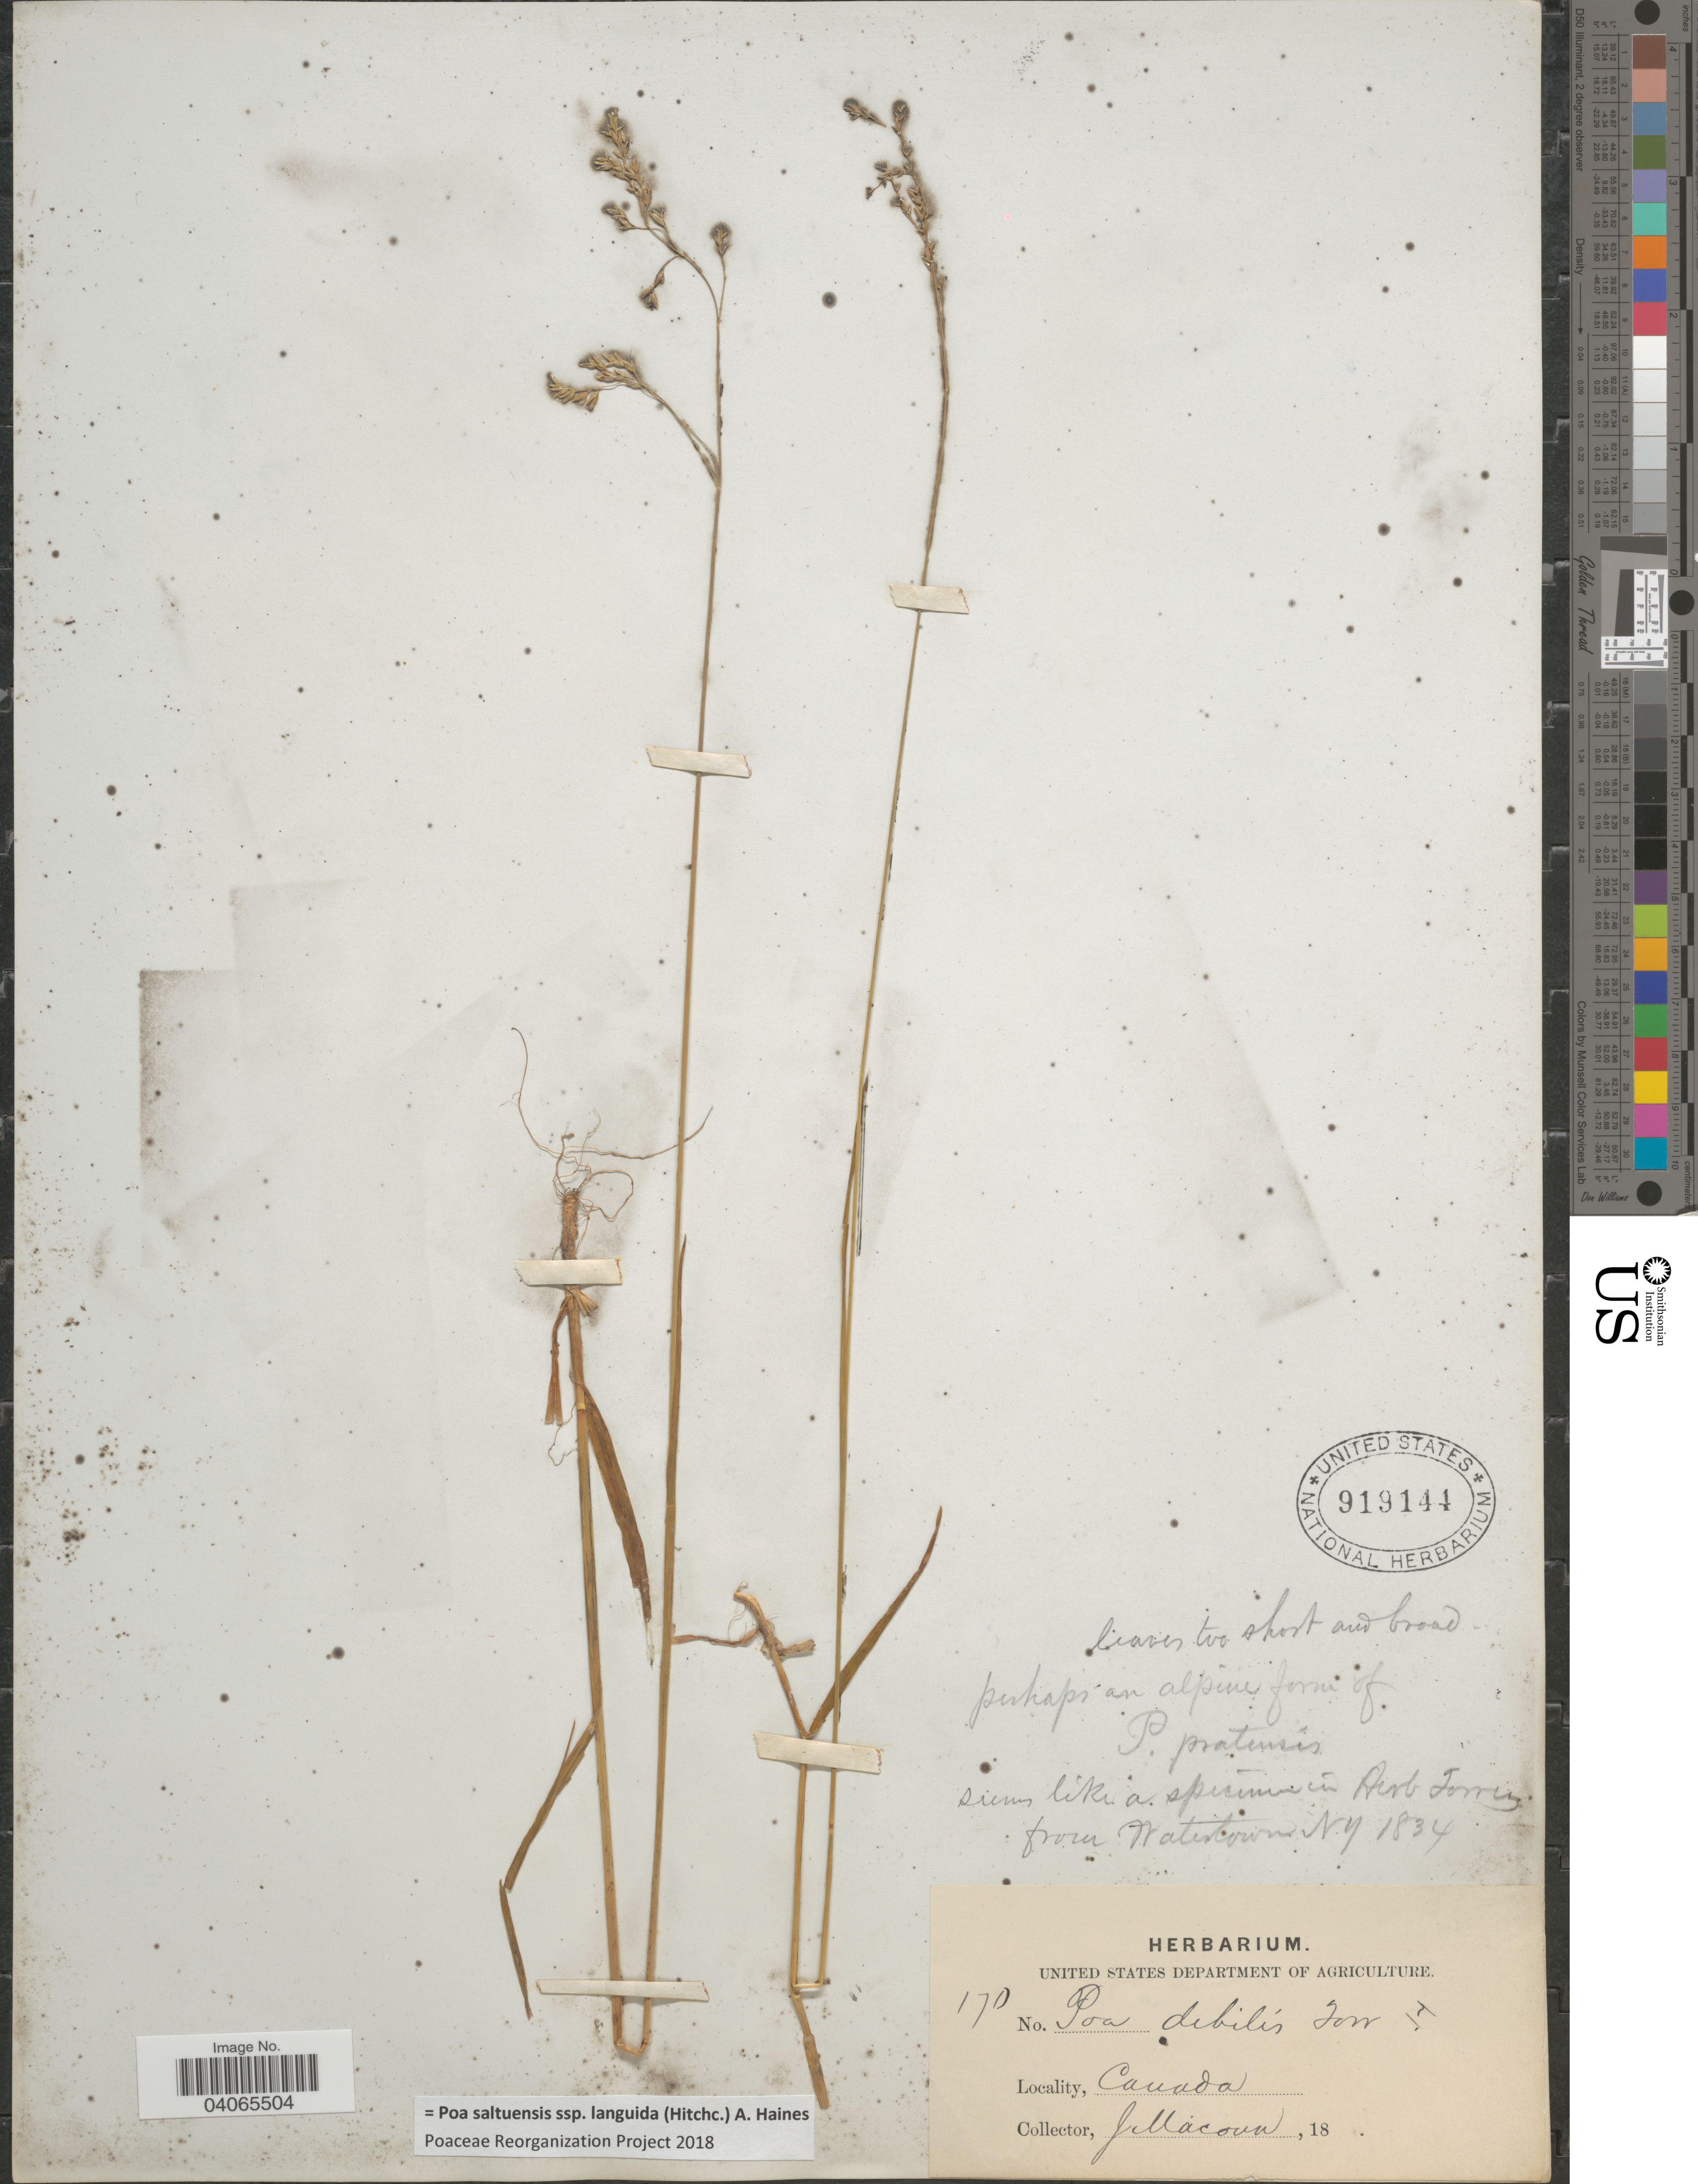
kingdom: Plantae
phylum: Tracheophyta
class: Liliopsida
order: Poales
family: Poaceae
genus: Poa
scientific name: Poa saltuensis subsp. languida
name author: (Hitchc.) A. Haines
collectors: J. Macoun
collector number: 170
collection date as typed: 18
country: Canada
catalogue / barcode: US 919144